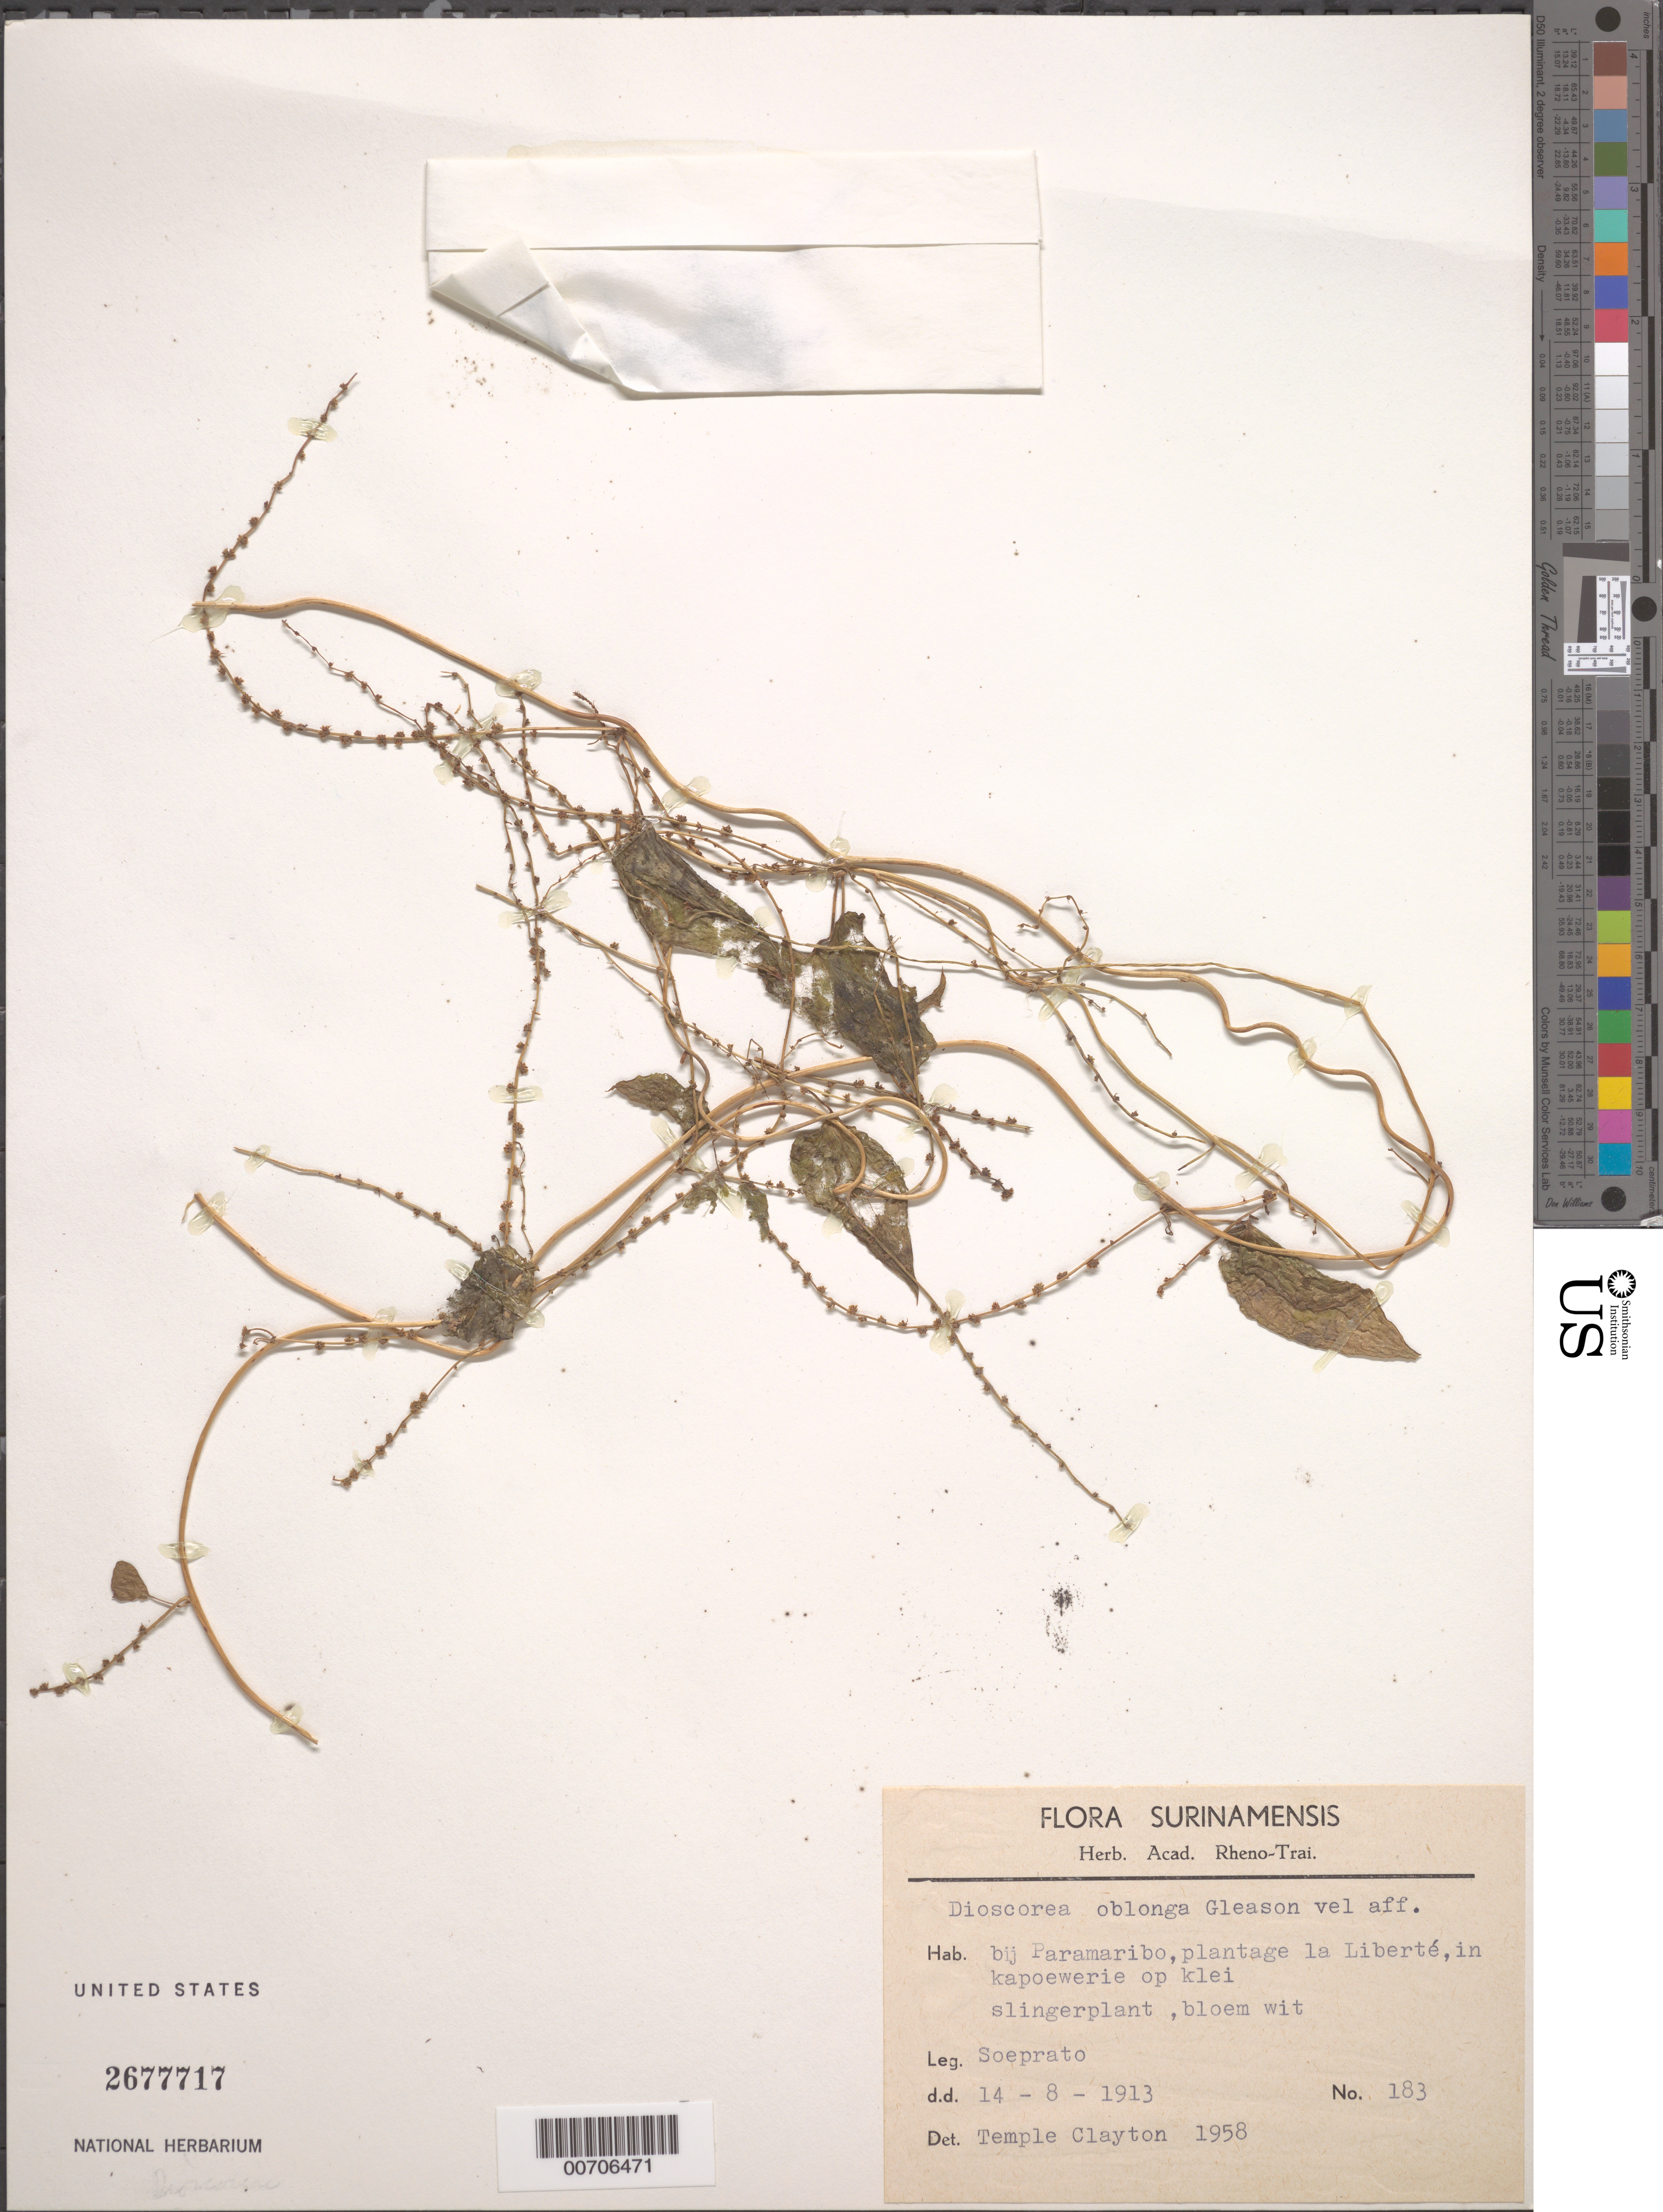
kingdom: Plantae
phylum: Tracheophyta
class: Liliopsida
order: Dioscoreales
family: Dioscoreaceae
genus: Dioscorea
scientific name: Dioscorea oblonga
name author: Gleason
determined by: Clayton, T.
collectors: -. Soeprato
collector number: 183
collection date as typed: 14-Aug-13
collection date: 1913-08-14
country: Suriname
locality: Liberté, S of Paramaribo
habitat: Slingerplant, bloem wit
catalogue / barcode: US 2677717